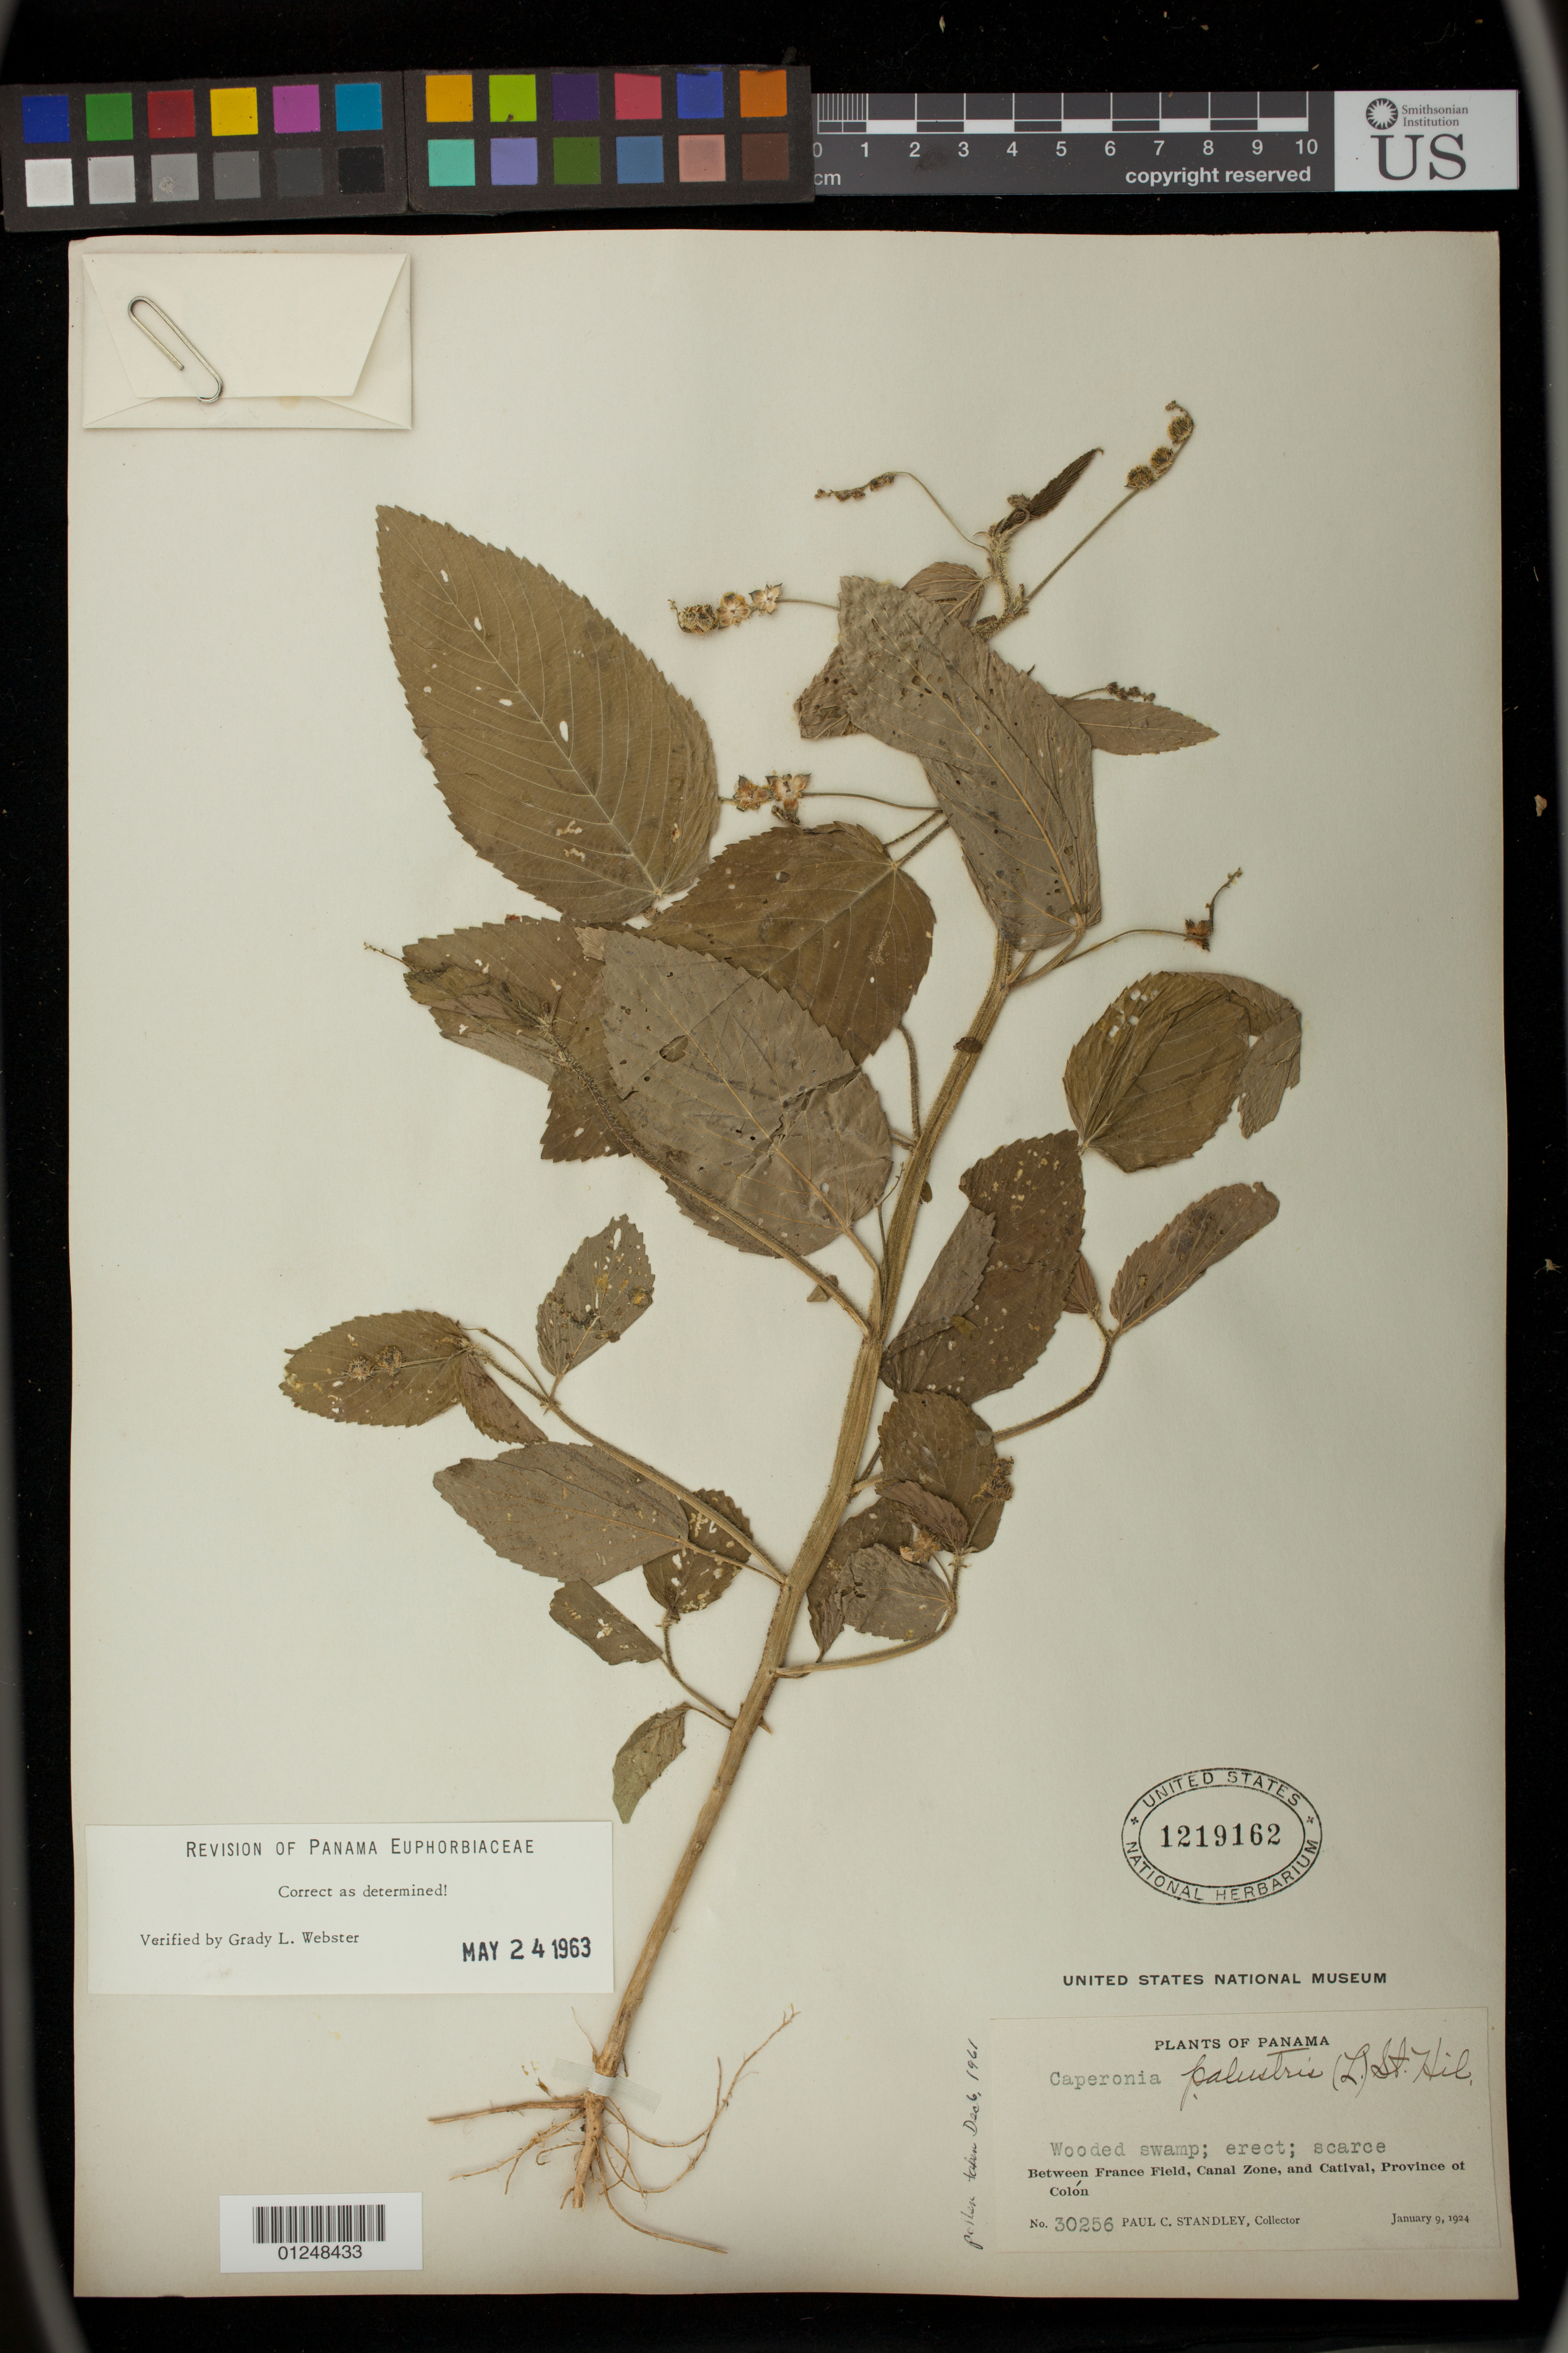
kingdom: Plantae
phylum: Tracheophyta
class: Magnoliopsida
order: Malpighiales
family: Euphorbiaceae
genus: Caperonia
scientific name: Caperonia palustris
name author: (L.) A. St.-Hil.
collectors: P. C. Standley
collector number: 30256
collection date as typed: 9 Jan 1924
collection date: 1924-01-09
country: Panama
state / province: Colón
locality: Between France Field, Canal Zone and Catival.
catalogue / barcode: US 1219162